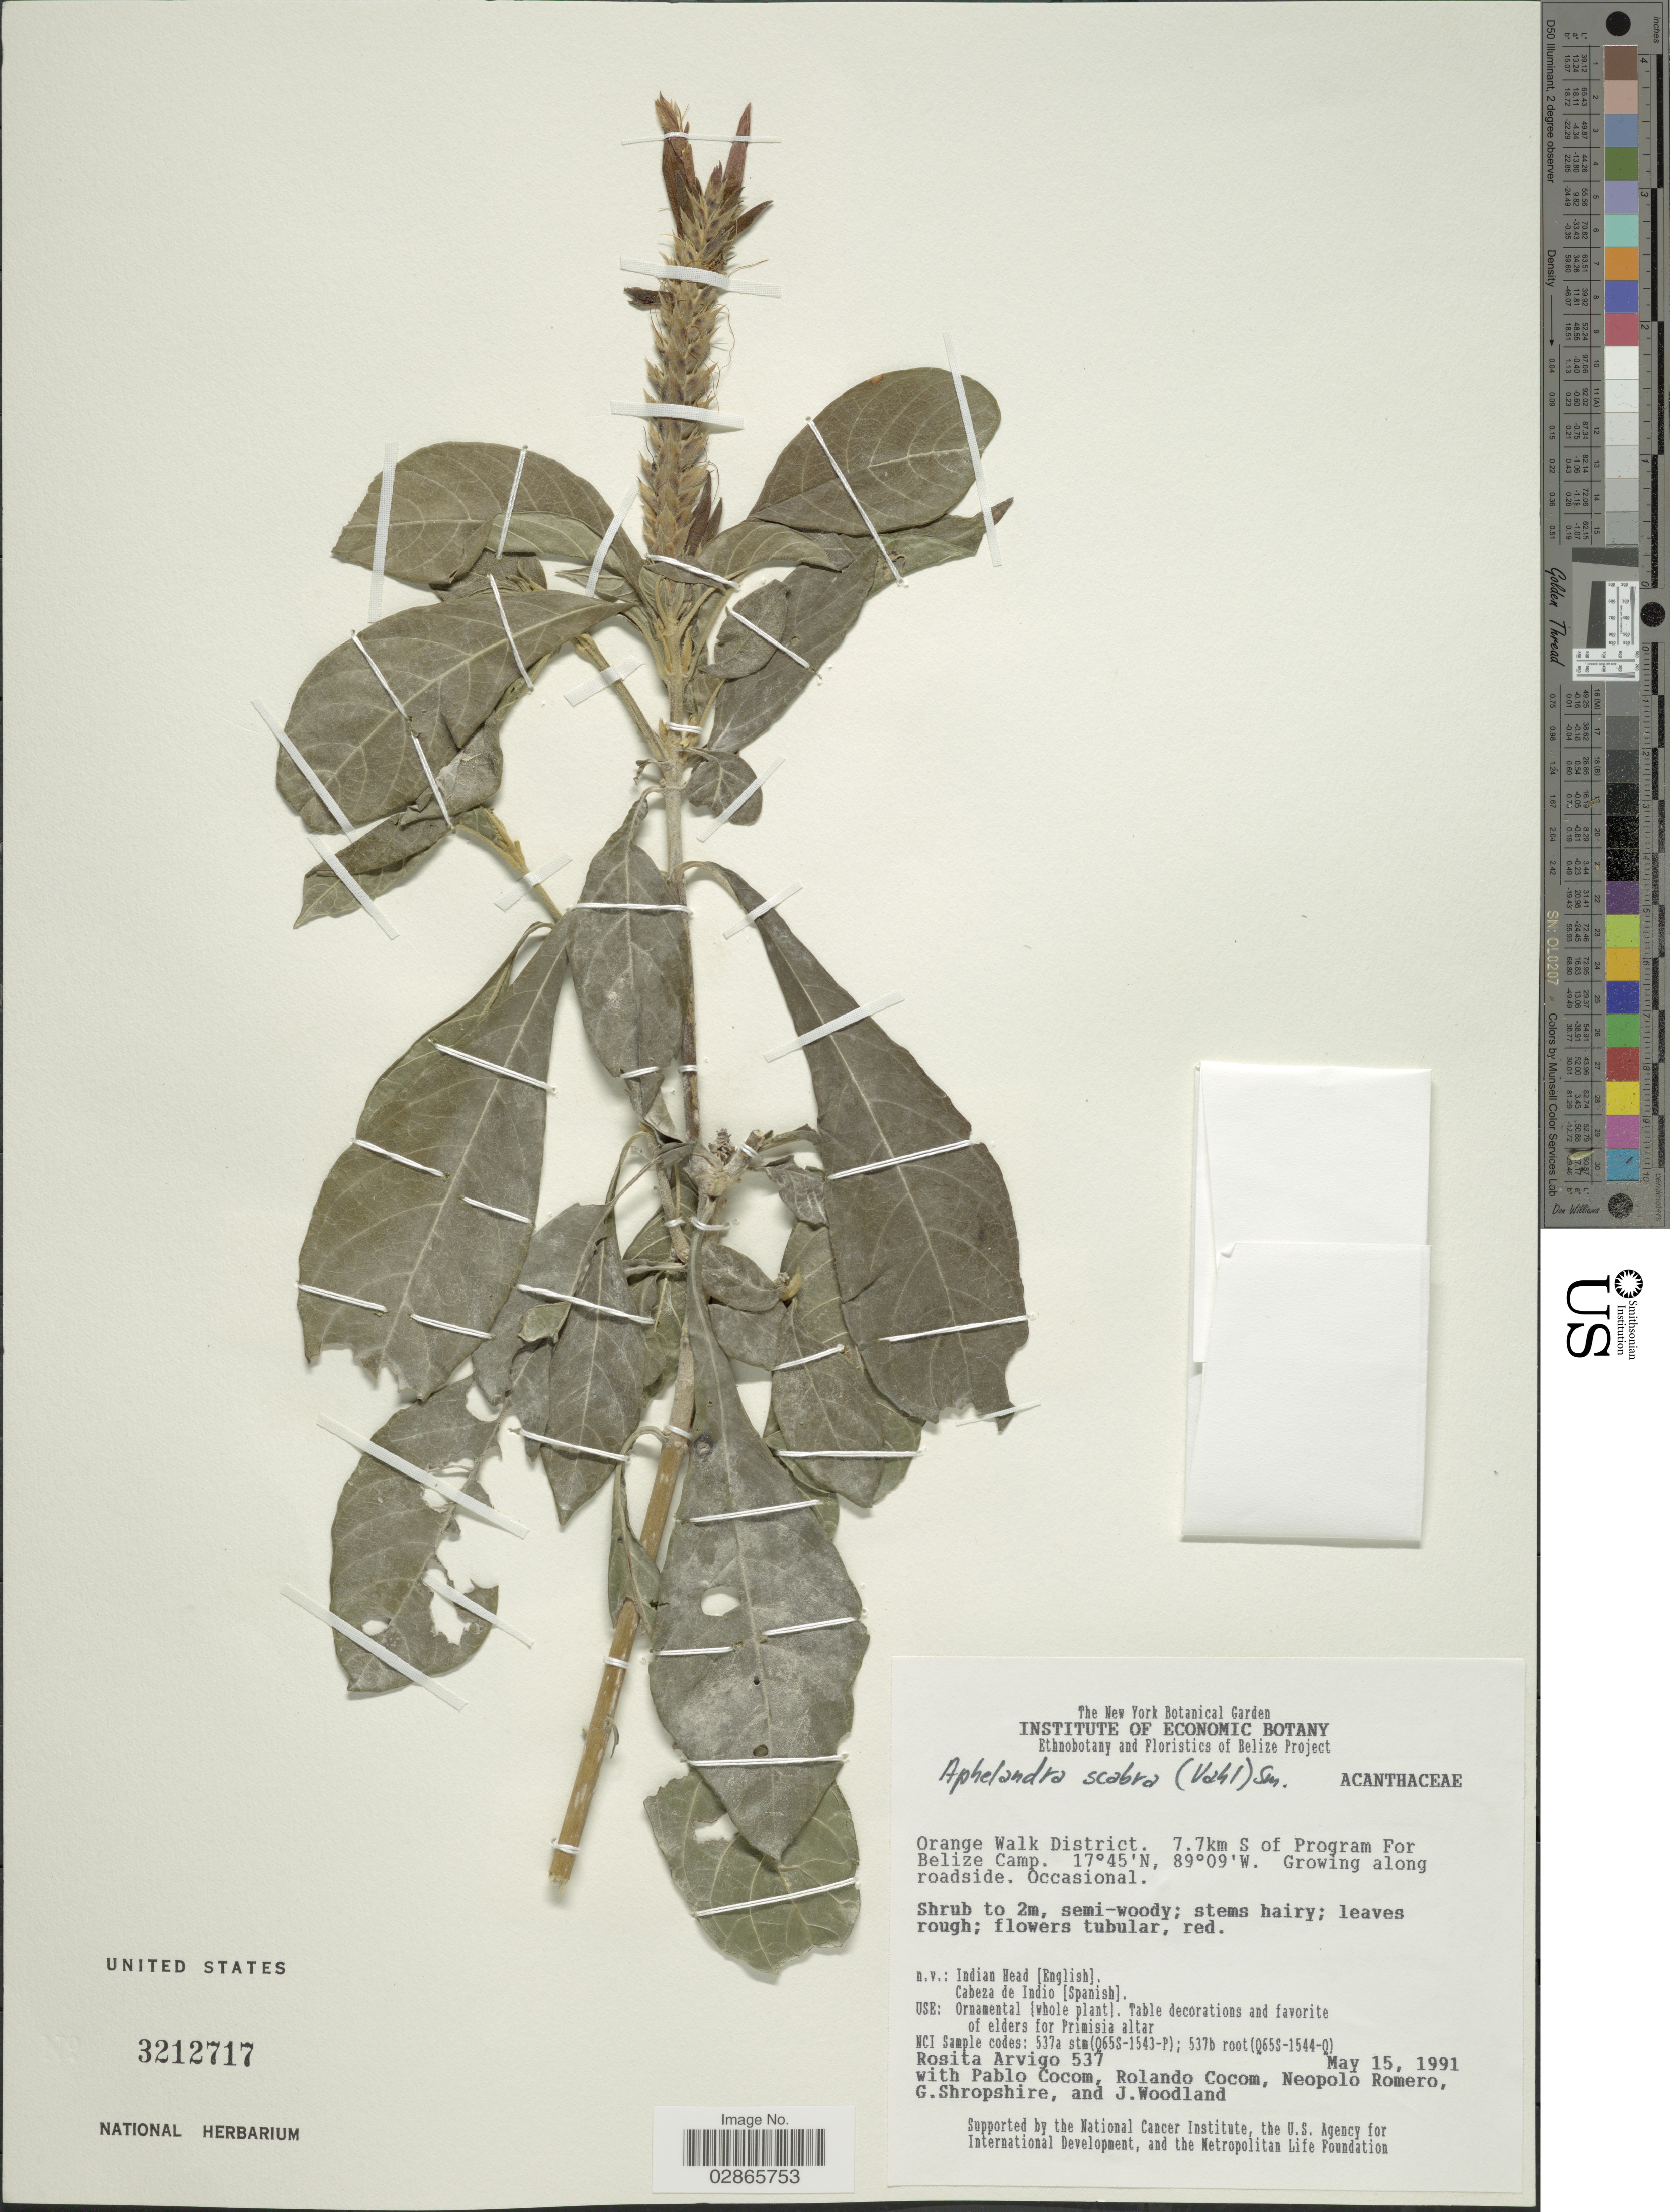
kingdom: Plantae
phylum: Tracheophyta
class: Magnoliopsida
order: Lamiales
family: Acanthaceae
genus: Aphelandra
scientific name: Aphelandra deppeana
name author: Schltdl. & Cham.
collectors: R. Arvigo, P. Cocom, N. Romero, G. Shropshire & J. Woodland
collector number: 537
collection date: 1991-05-15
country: Belize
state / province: Orange Walk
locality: Orange Walk District. 7.7km S of Program For Belize Camp.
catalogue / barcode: US 3212717